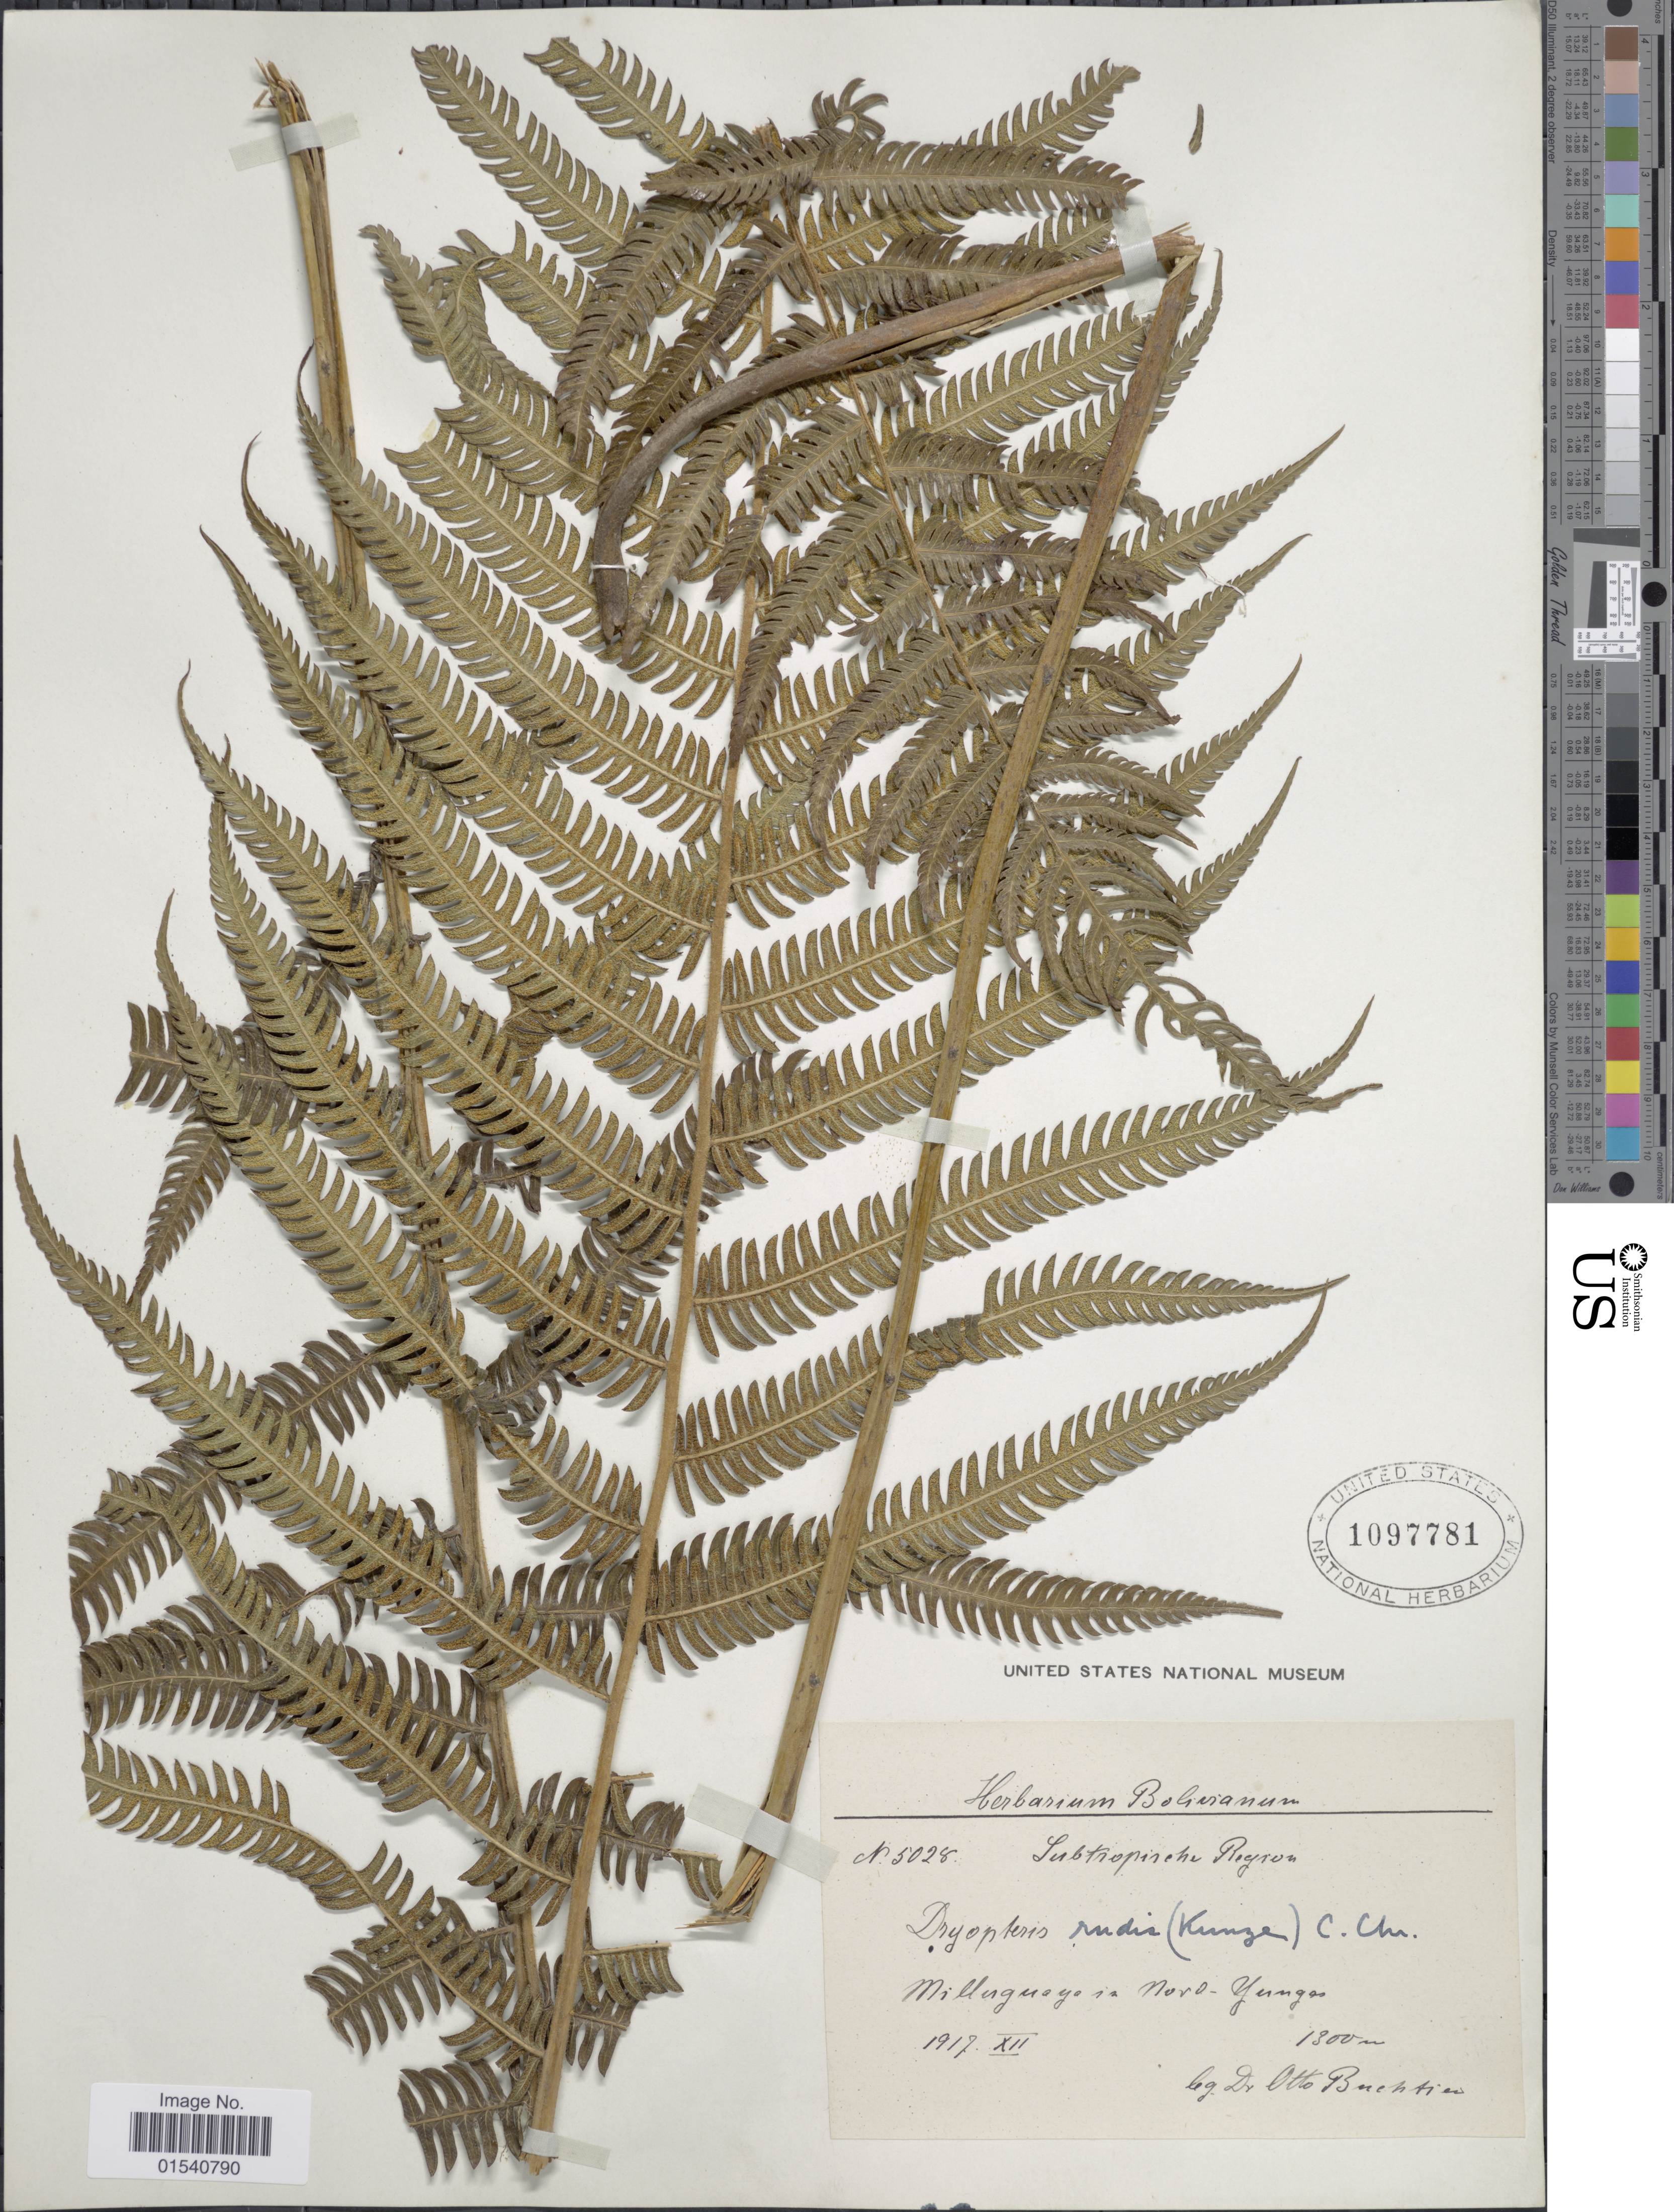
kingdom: Plantae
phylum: Tracheophyta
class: Polypodiopsida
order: Polypodiales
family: Thelypteridaceae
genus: Amauropelta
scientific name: Amauropelta rudis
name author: (Kunze) Pic. Serm.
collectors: O. Buchtien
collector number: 5028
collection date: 1917-12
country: Bolivia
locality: Milluguaya in Nord-Yungas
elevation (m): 1300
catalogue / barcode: US 1097781